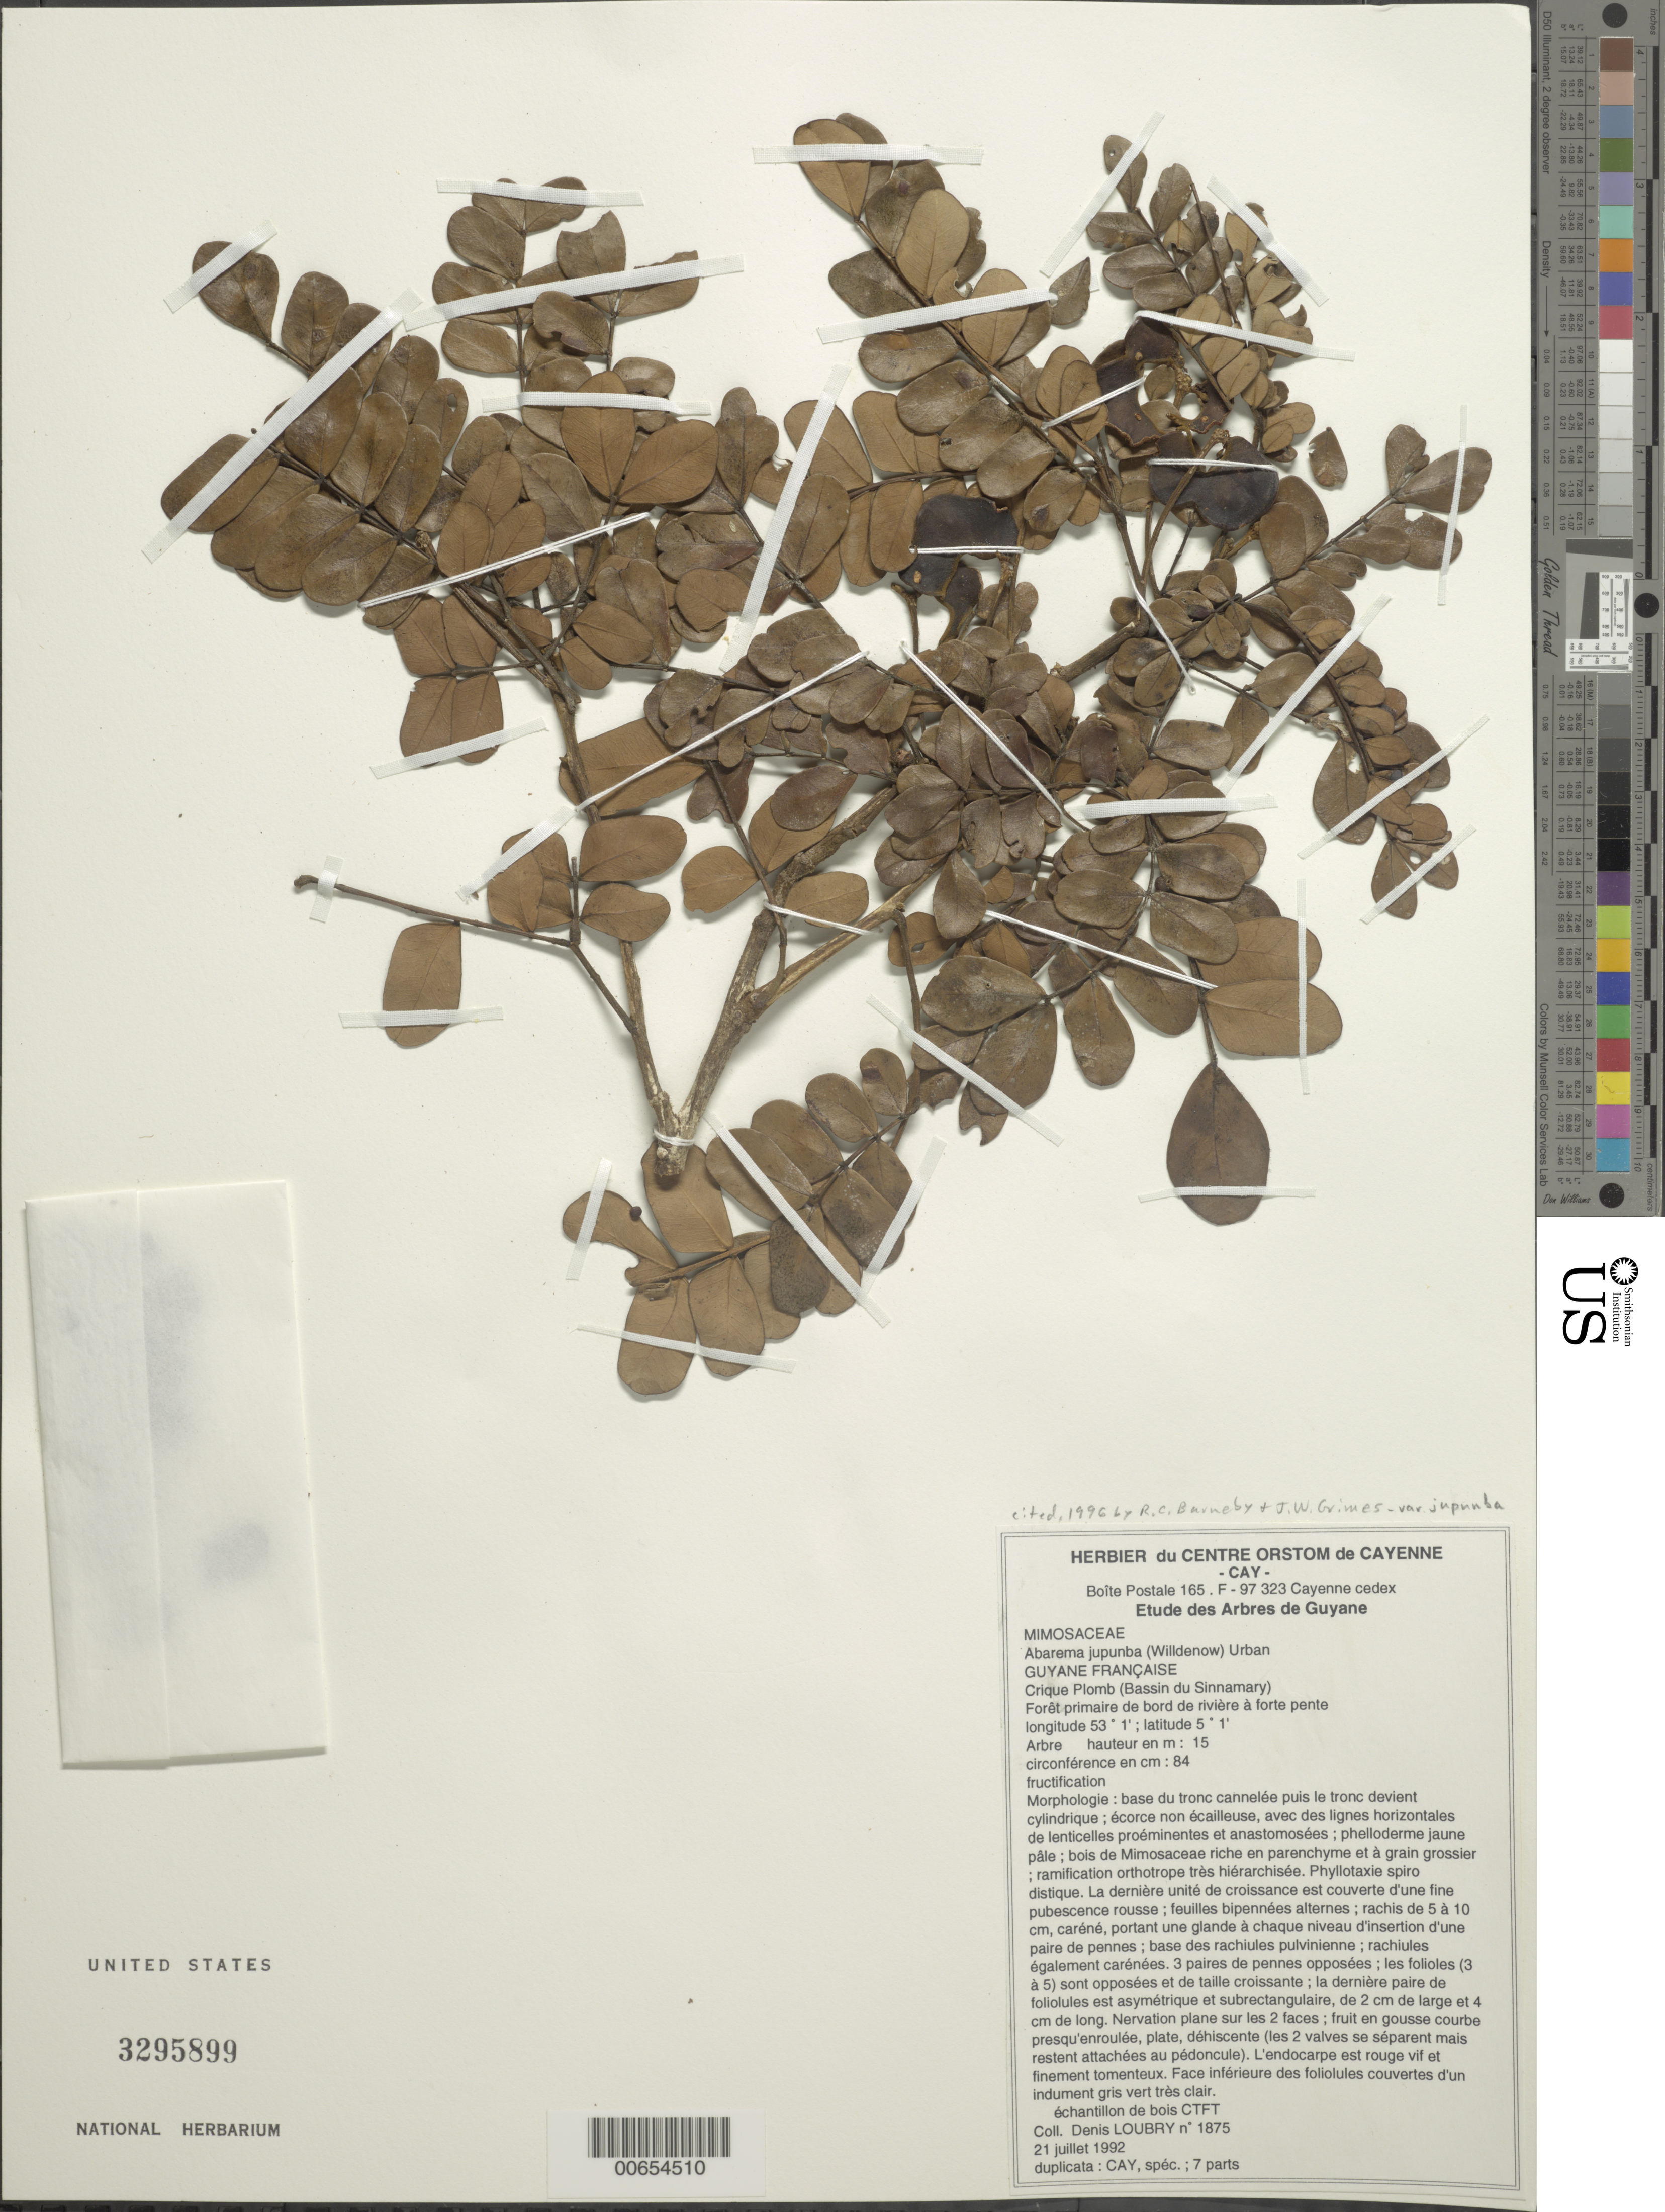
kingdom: Plantae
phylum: Tracheophyta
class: Magnoliopsida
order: Fabales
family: Fabaceae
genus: Abarema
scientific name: Abarema jupunba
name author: (Willd.) Britton & Killip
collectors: D. Loubry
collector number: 1875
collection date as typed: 21-Jul-92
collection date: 1992-07-21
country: French Guiana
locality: Crique Plomb, Bassin du Sinnamary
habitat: Primary forest along steep riverbank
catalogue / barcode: US 3295899